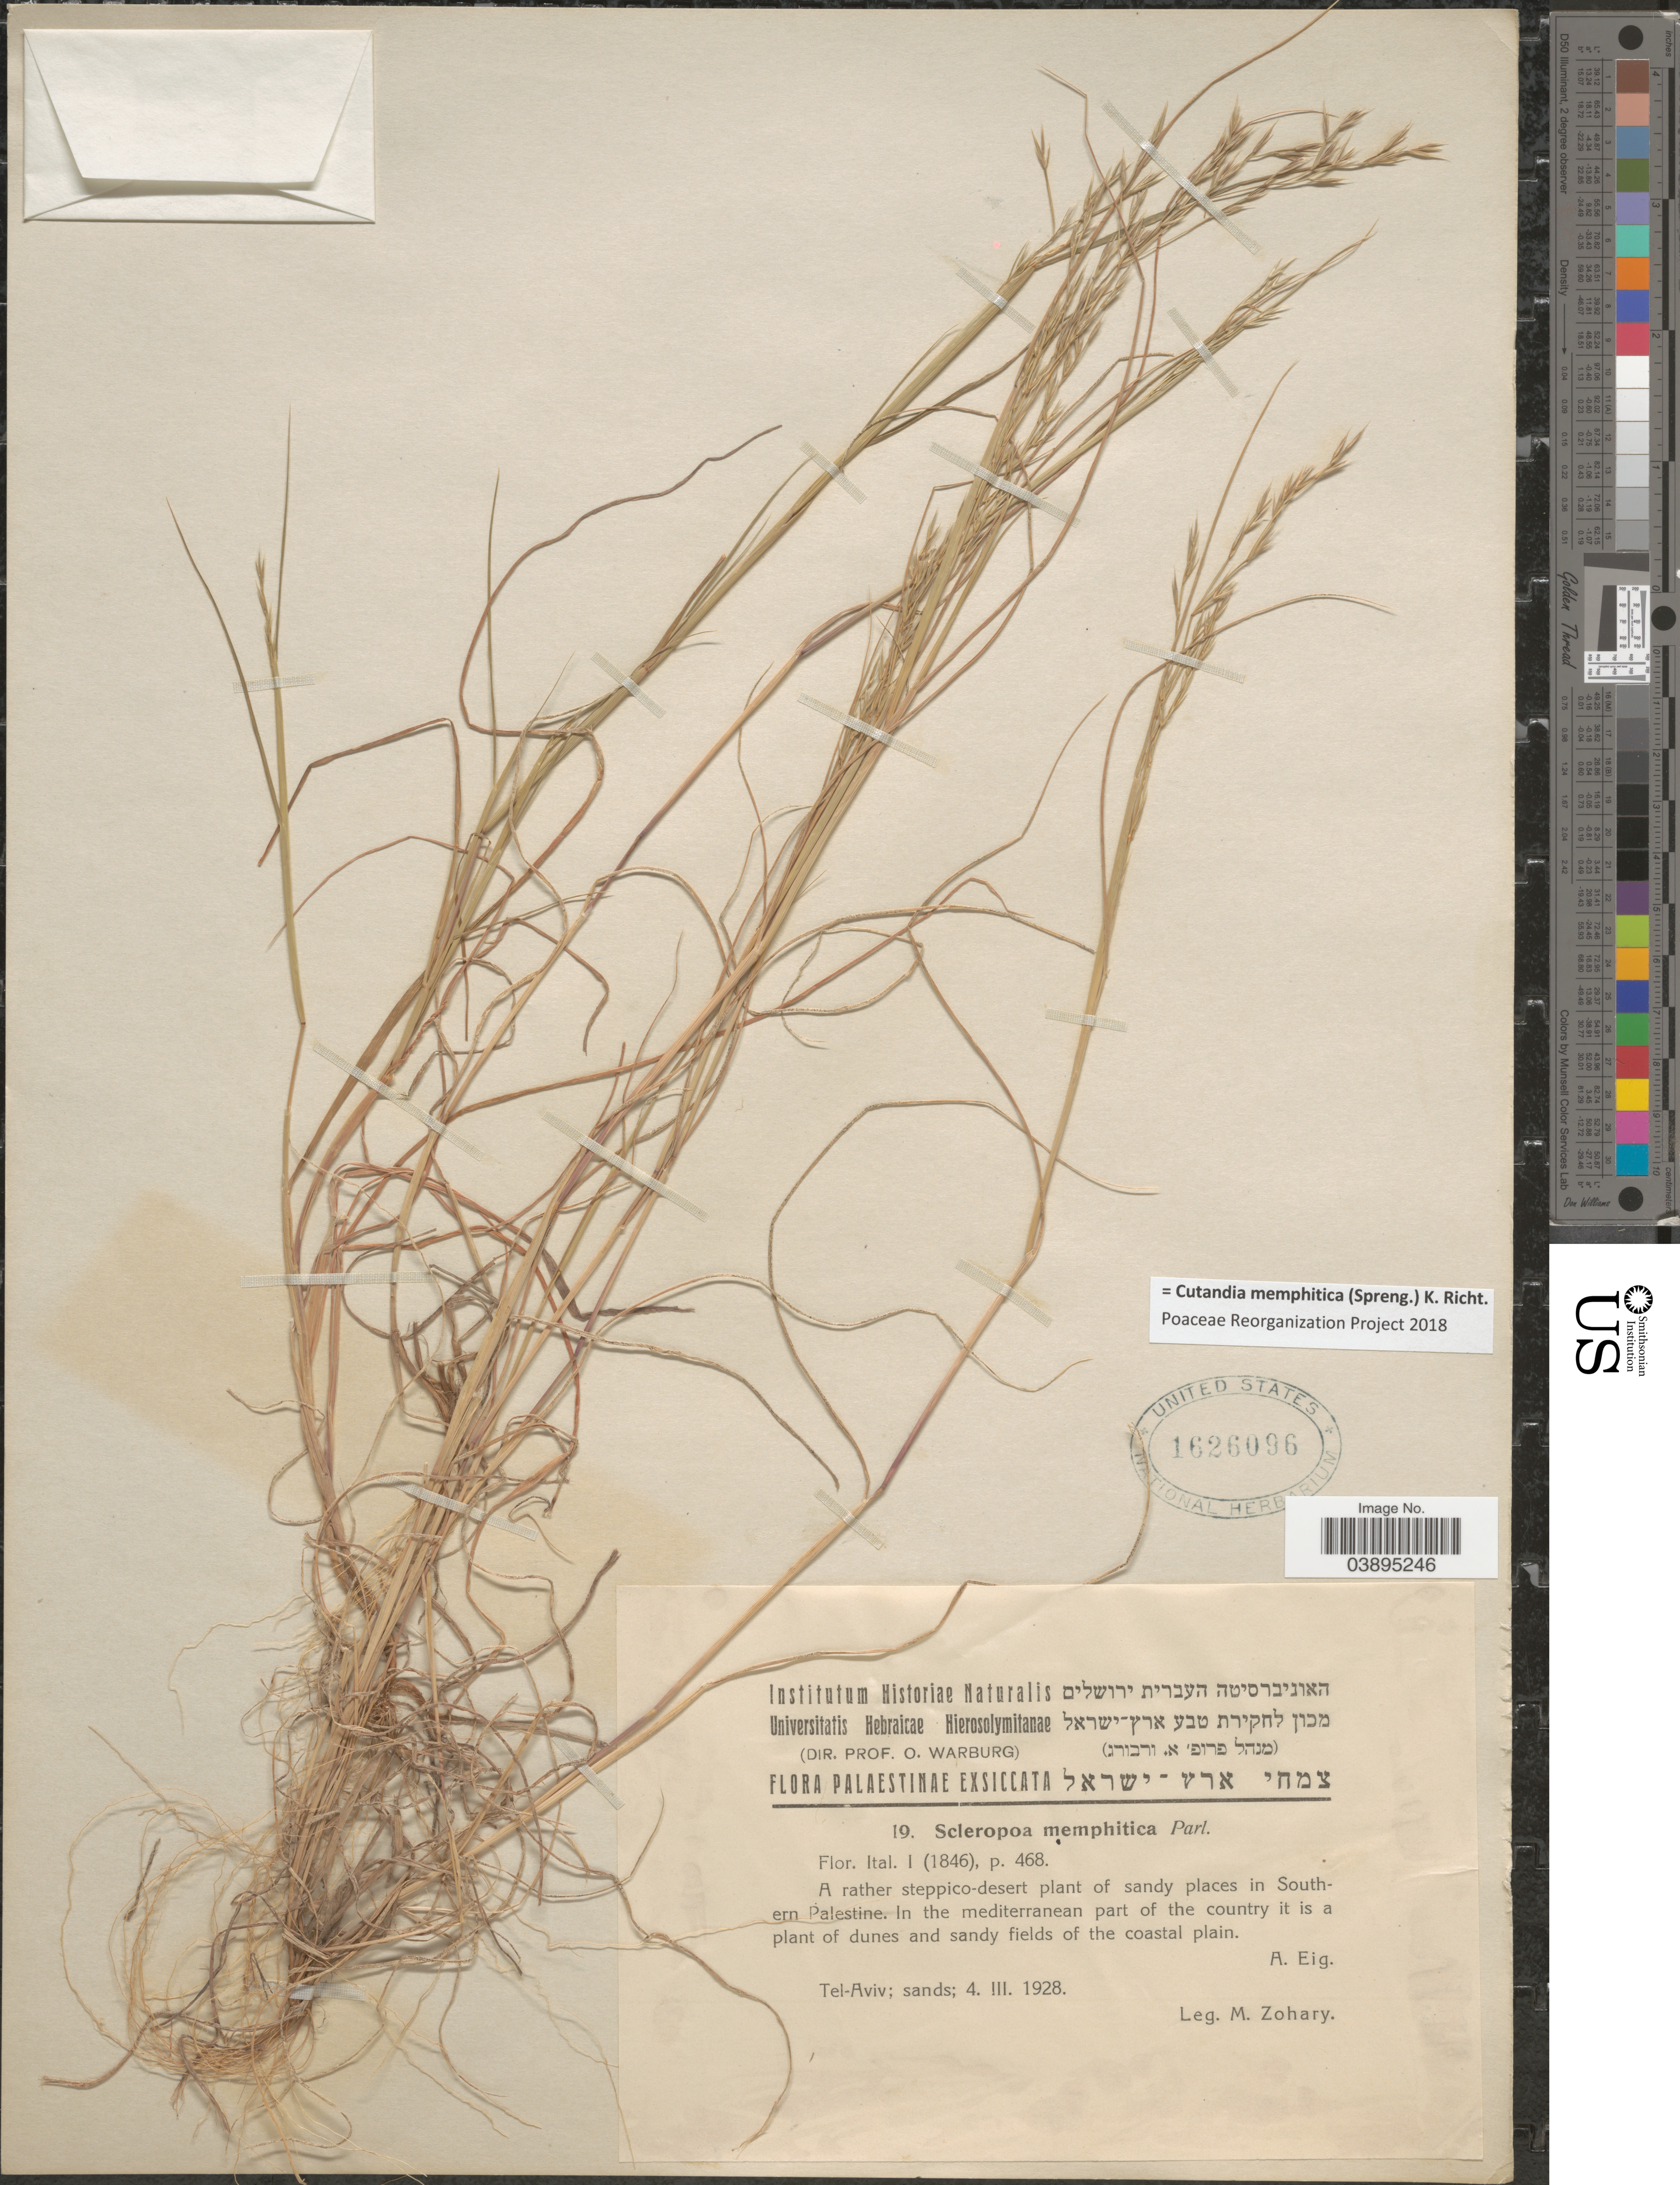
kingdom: Plantae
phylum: Tracheophyta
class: Liliopsida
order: Poales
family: Poaceae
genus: Cutandia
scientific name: Cutandia memphitica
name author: (Spreng.) K. Richt.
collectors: M. Zohary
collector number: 19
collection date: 1928-03-04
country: Israel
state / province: Tel Aviv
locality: Palaestinae.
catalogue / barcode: US 1626096